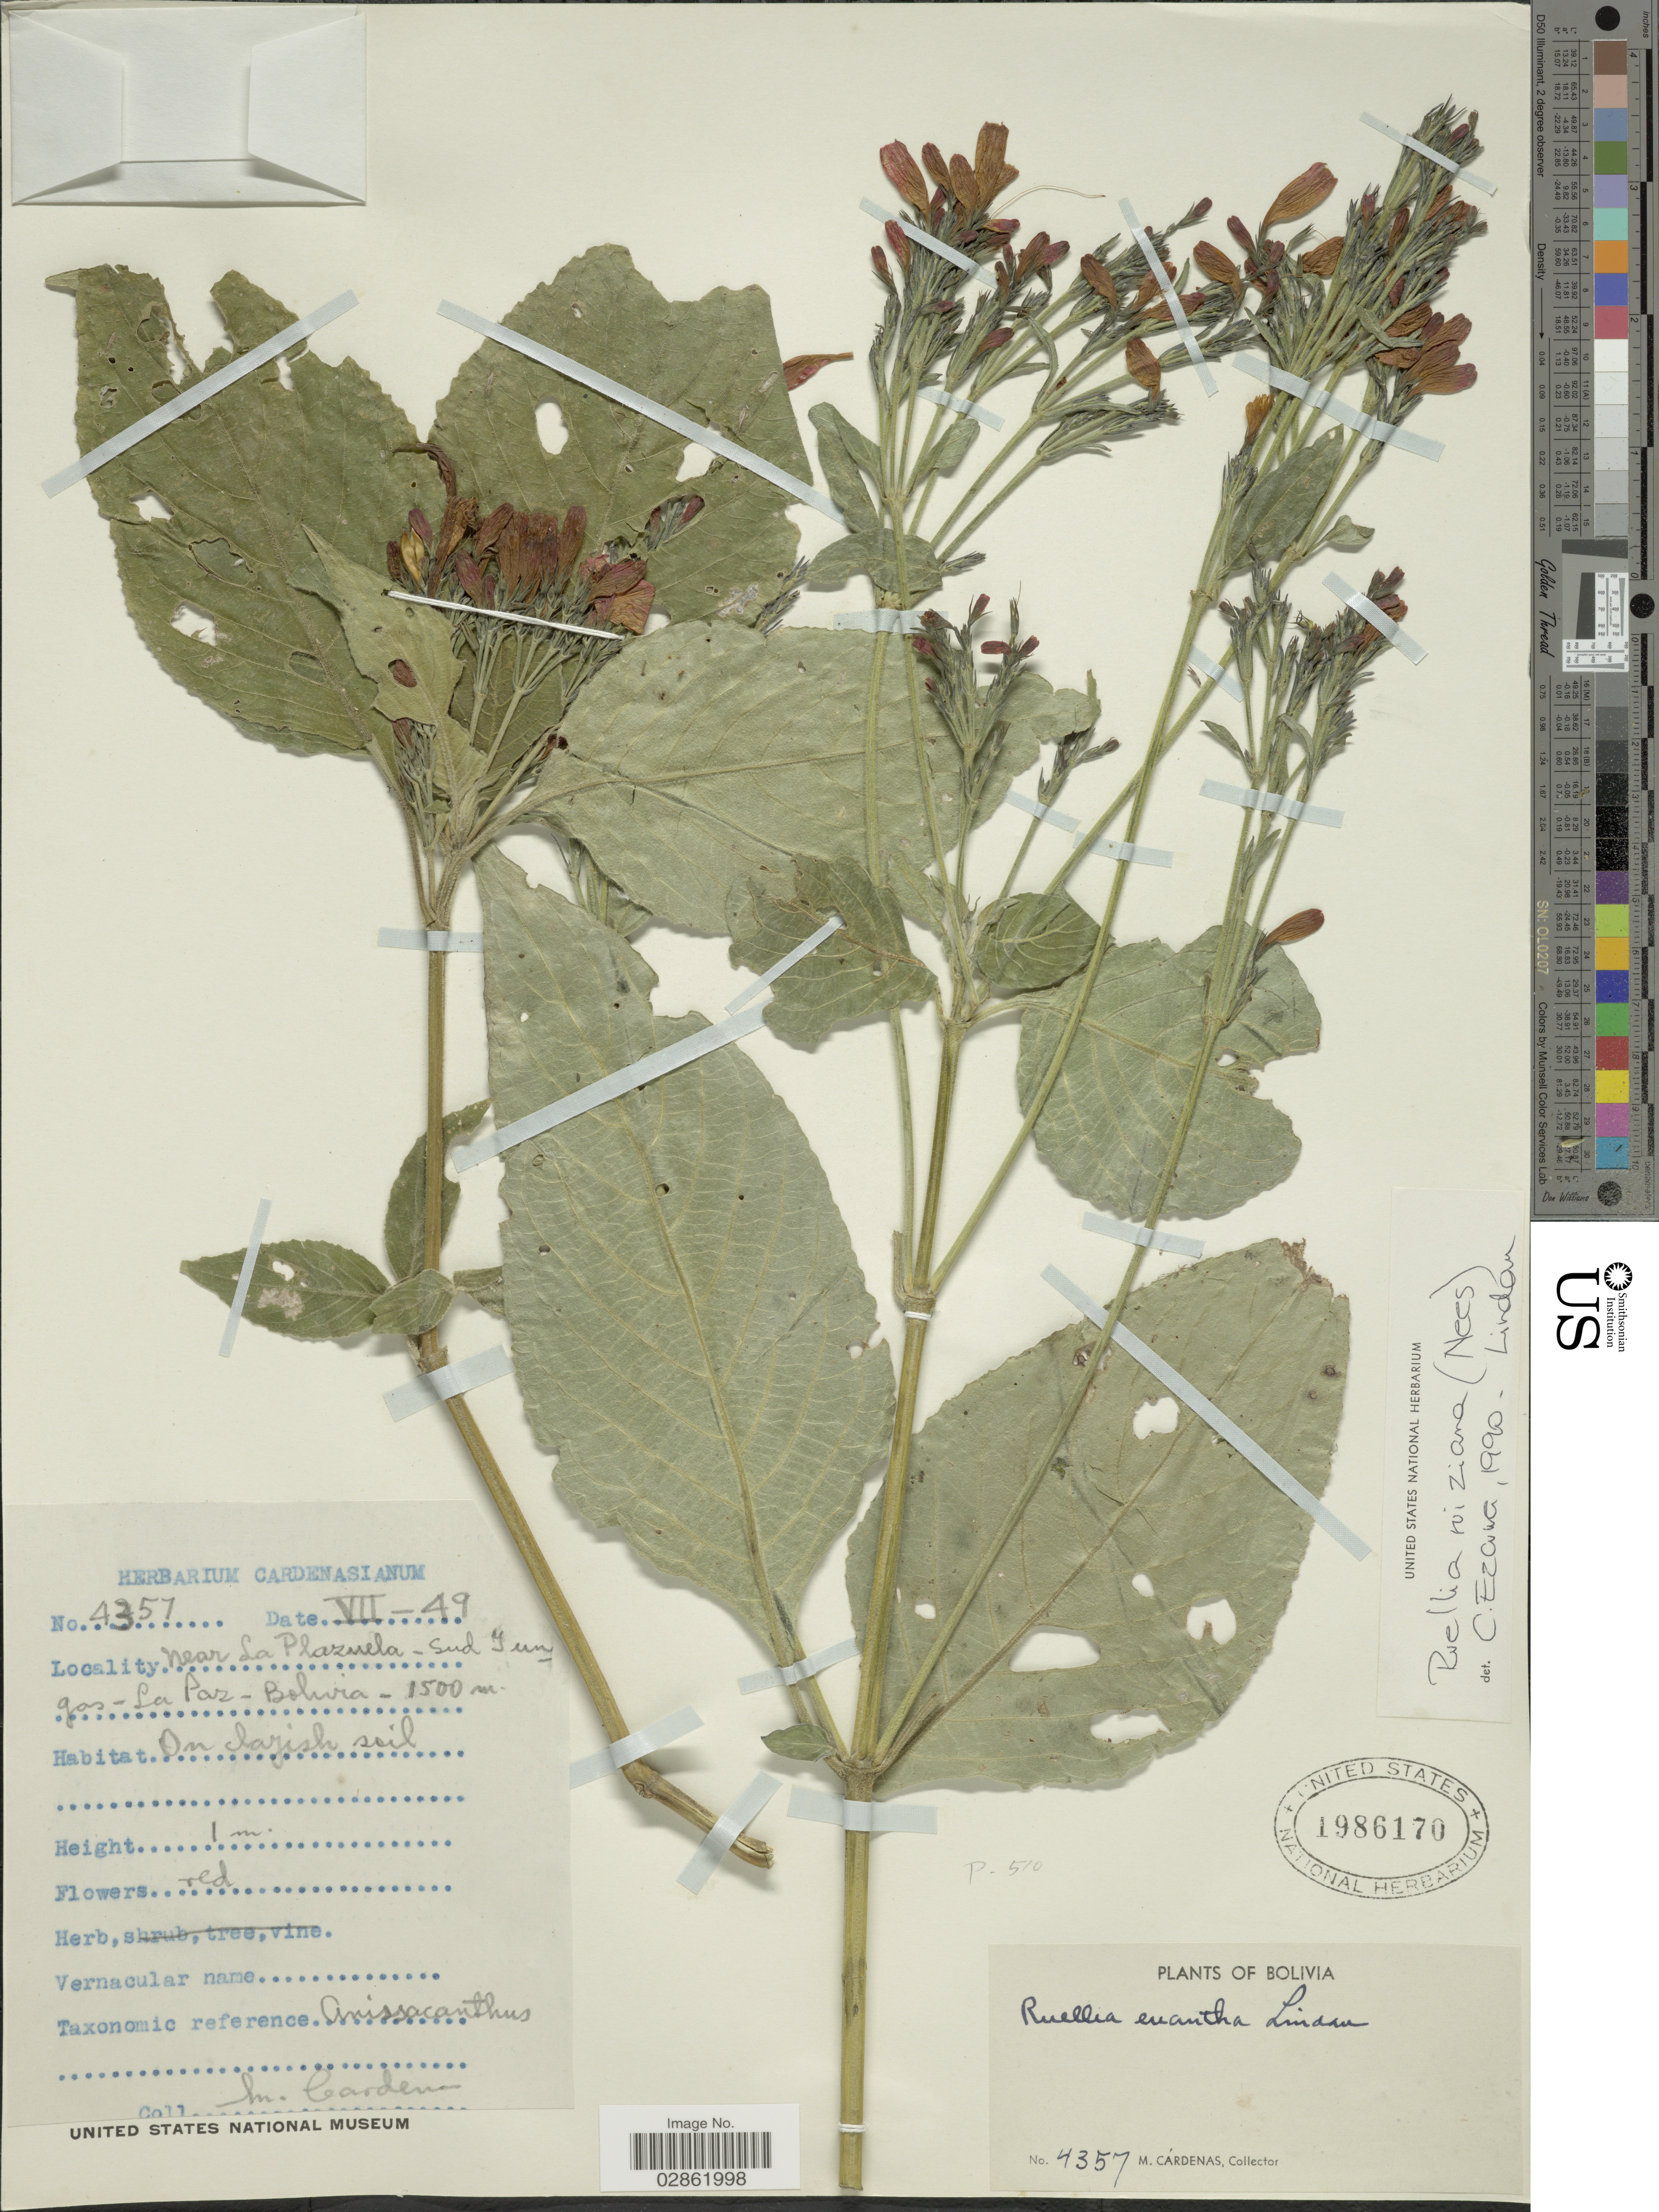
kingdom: Plantae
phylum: Tracheophyta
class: Magnoliopsida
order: Lamiales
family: Acanthaceae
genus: Ruellia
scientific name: Ruellia ruiziana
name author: (Nees) Lindau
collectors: M. Cárdenas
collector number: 4357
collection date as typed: Transcribed d/m/y: /7/49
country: Bolivia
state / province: La Paz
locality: Near La Plazuela - Sud Yungas.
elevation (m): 1500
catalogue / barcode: US 1986170